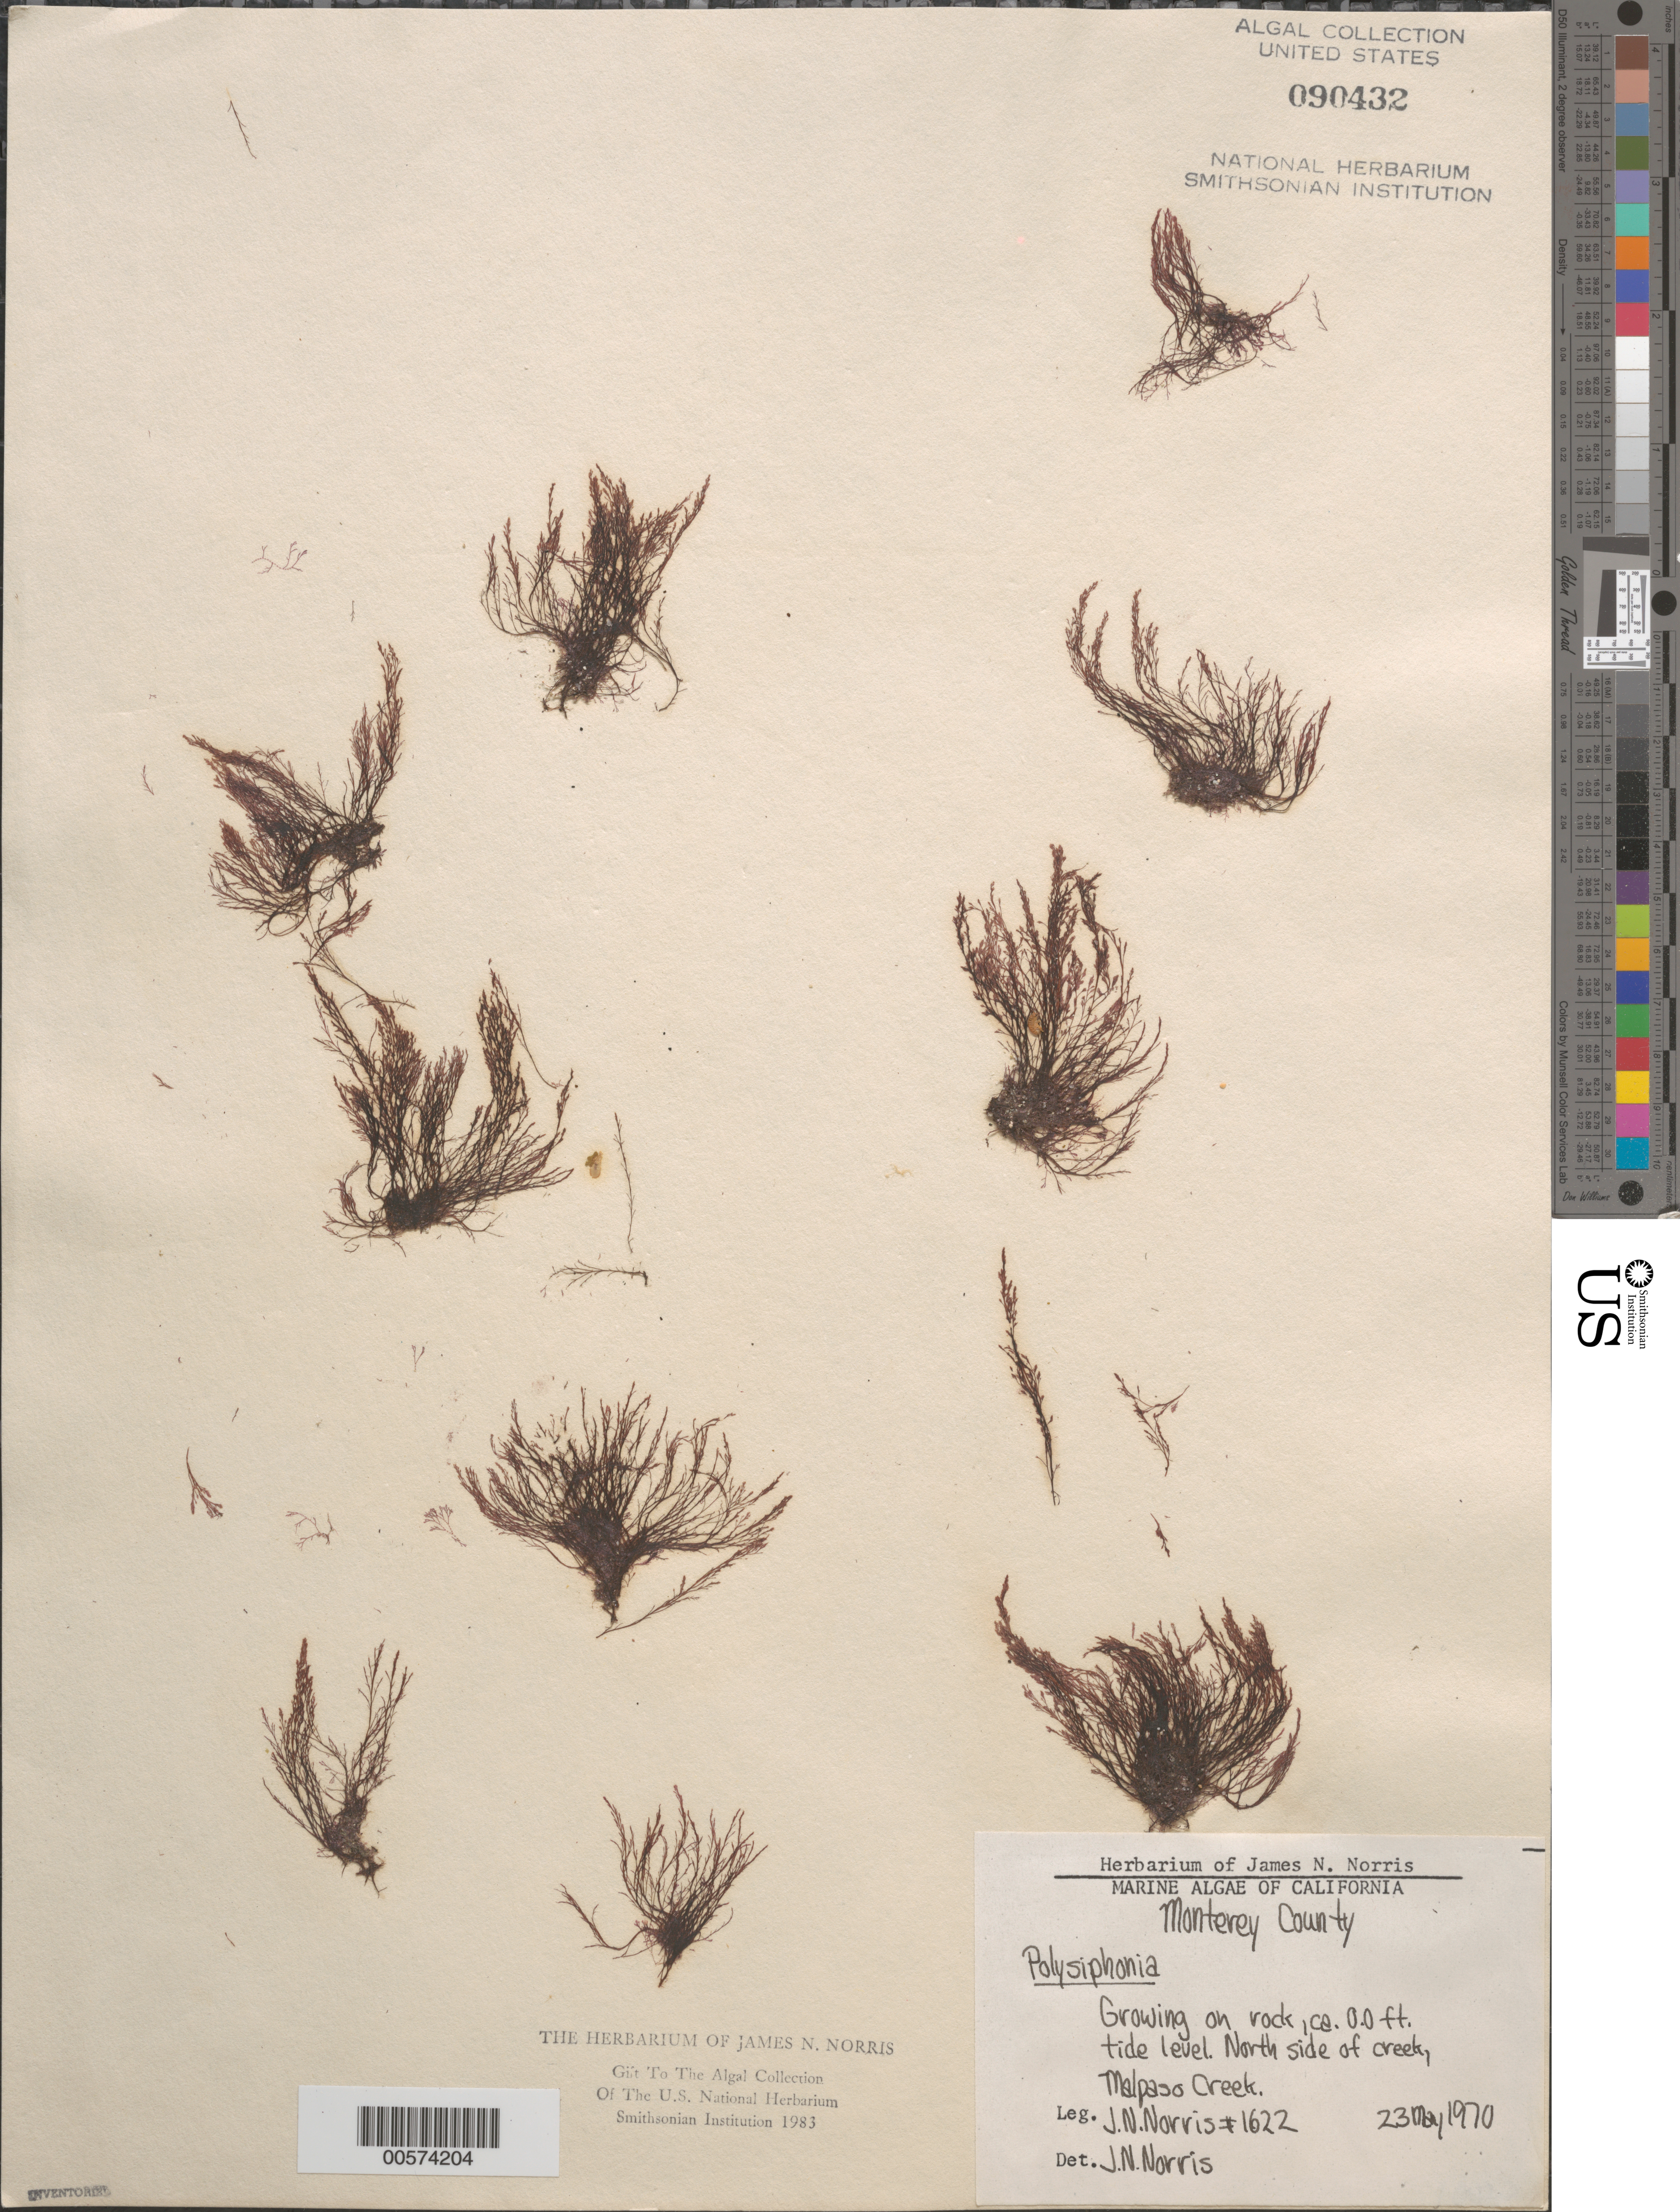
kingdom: Plantae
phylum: Rhodophyta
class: Florideophyceae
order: Ceramiales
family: Rhodomelaceae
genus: Polysiphonia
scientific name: Polysiphonia sp.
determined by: Norris, James N.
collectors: J. N. Norris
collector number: JN-1622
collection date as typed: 23 May 1970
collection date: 1970-05-23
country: United States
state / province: California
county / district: Monterey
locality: Malpaso Creek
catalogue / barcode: US 90432